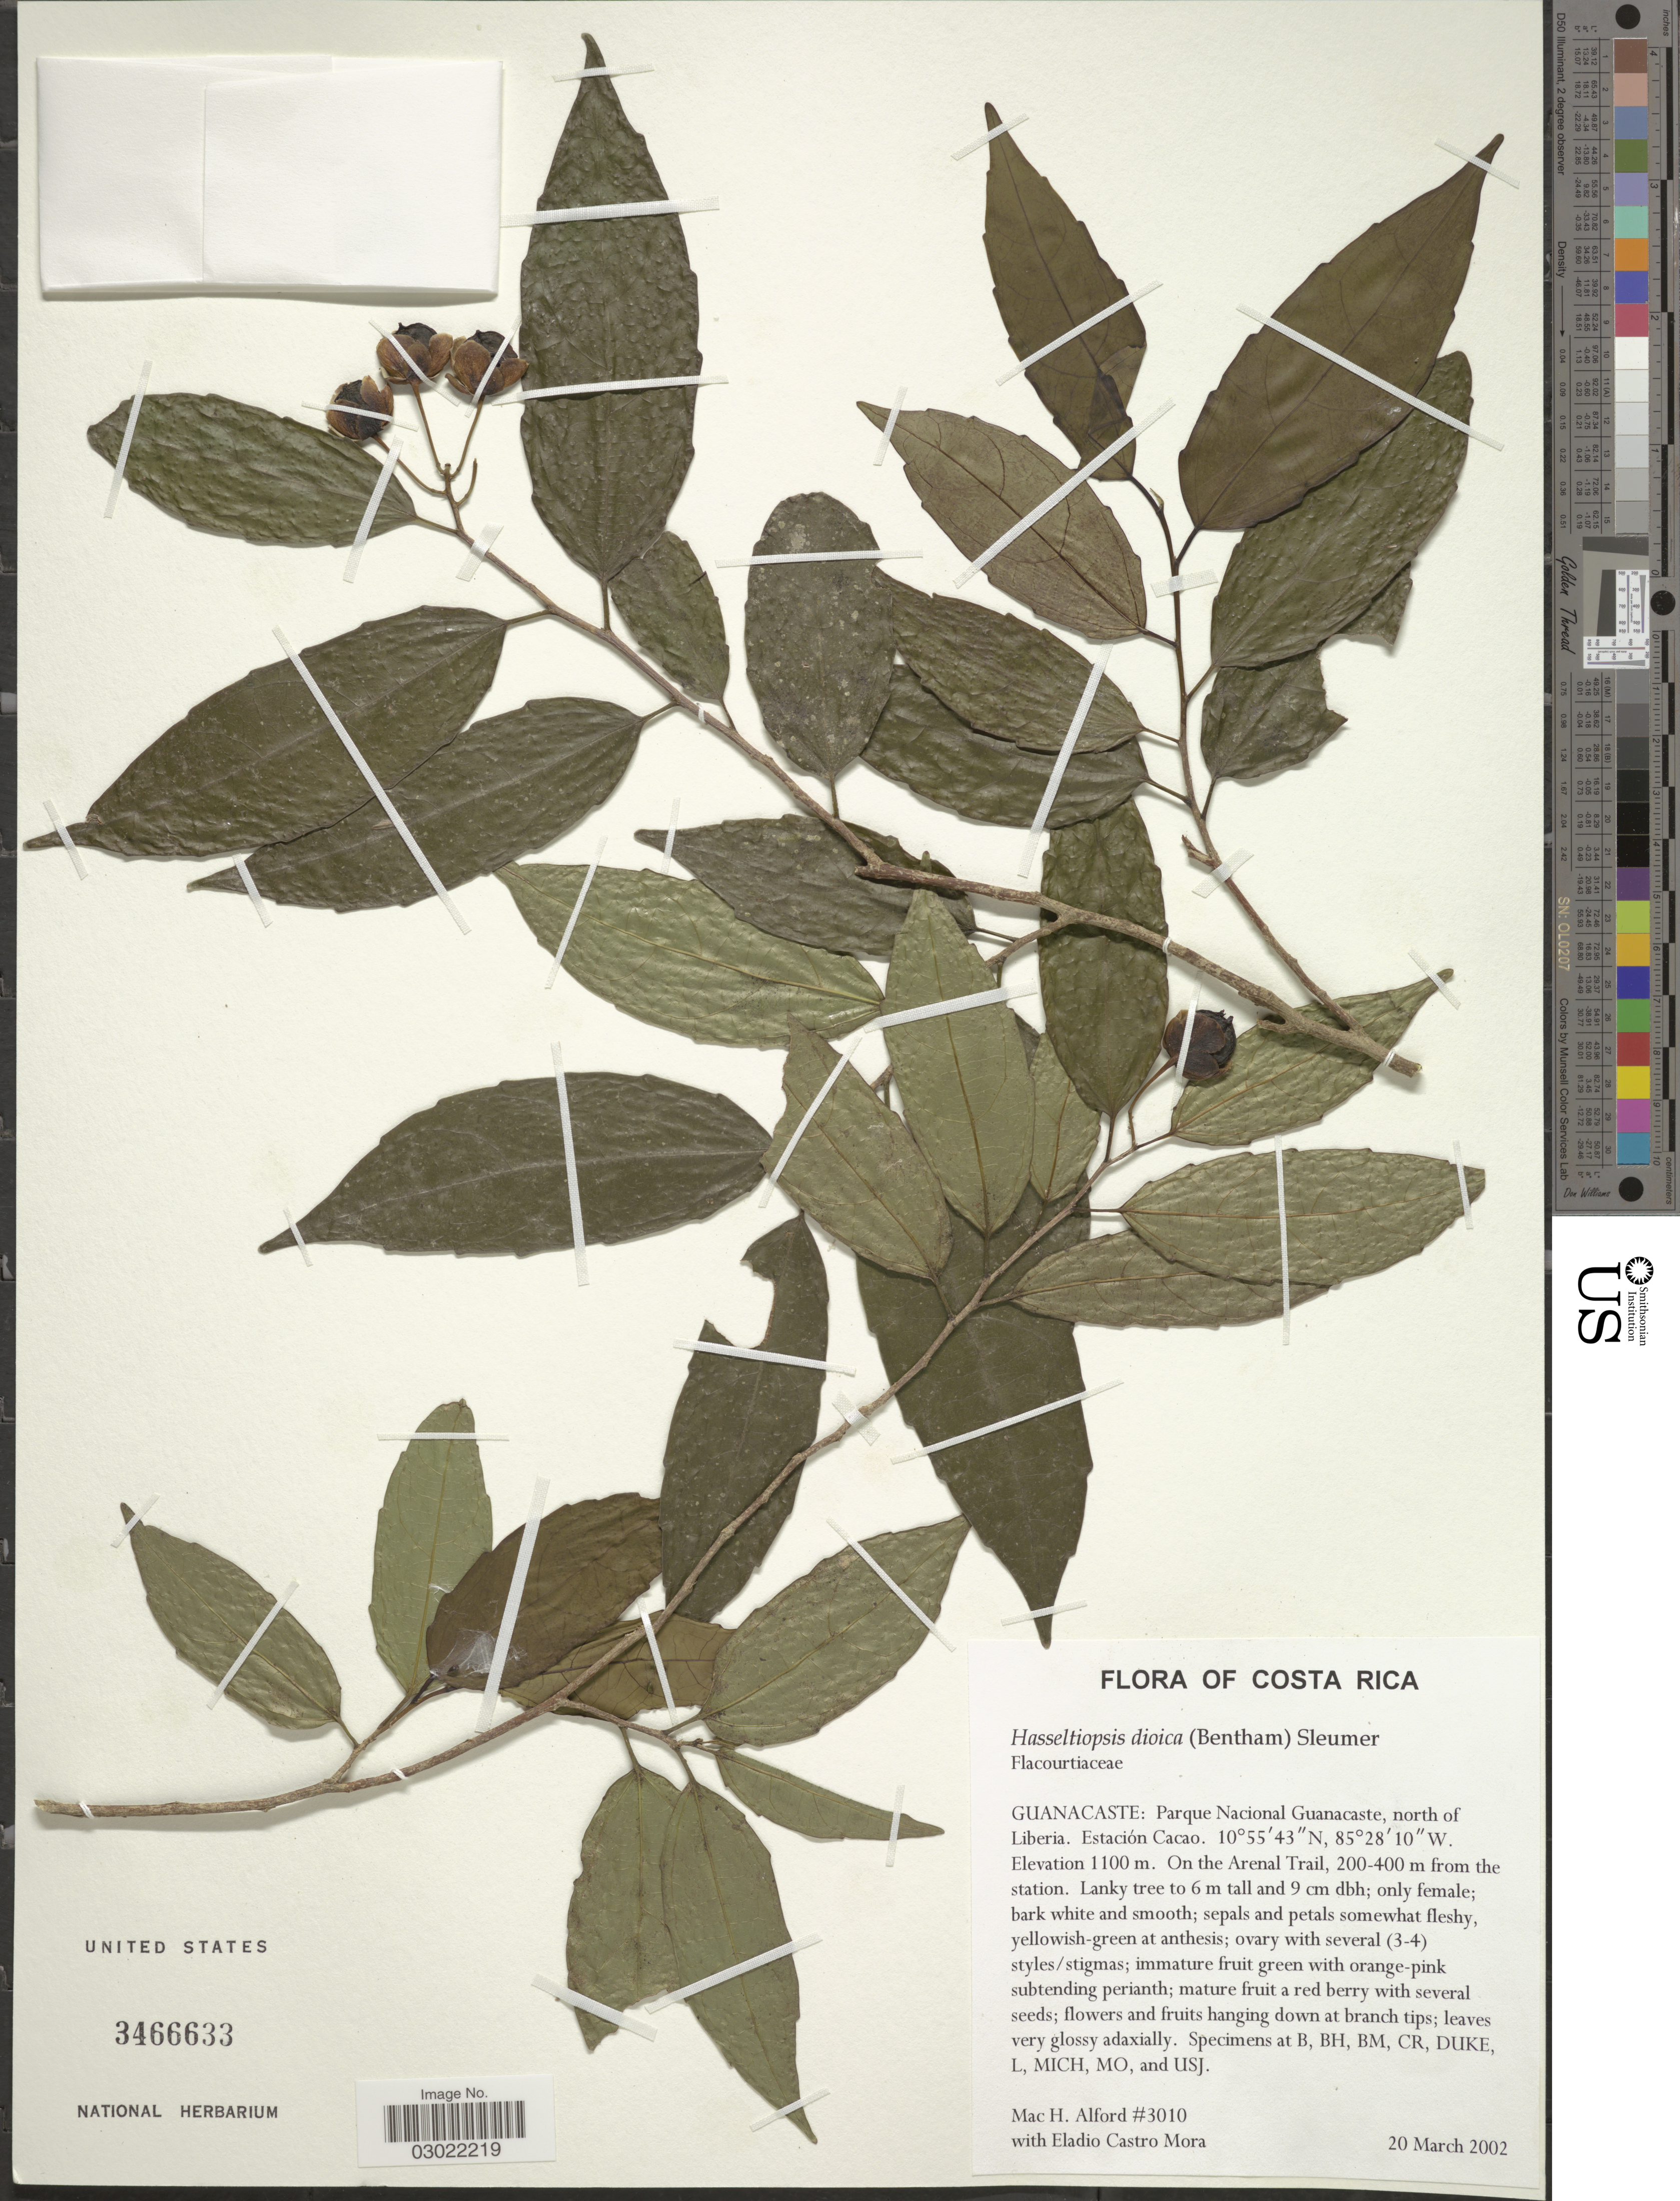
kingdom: Plantae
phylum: Tracheophyta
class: Magnoliopsida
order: Malpighiales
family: Salicaceae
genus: Hasseltiopsis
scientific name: Hasseltiopsis dioica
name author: (Benth.) Sleumer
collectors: M. H. Alford & E. Mora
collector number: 3010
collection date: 2002-03-20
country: Costa Rica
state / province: Guanacaste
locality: Parque Nacional Guanacaste, north of Liberia. Estación Cacao. On the Arenal Trail, 200-400 m from the station.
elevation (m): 1100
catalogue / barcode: US 3466633